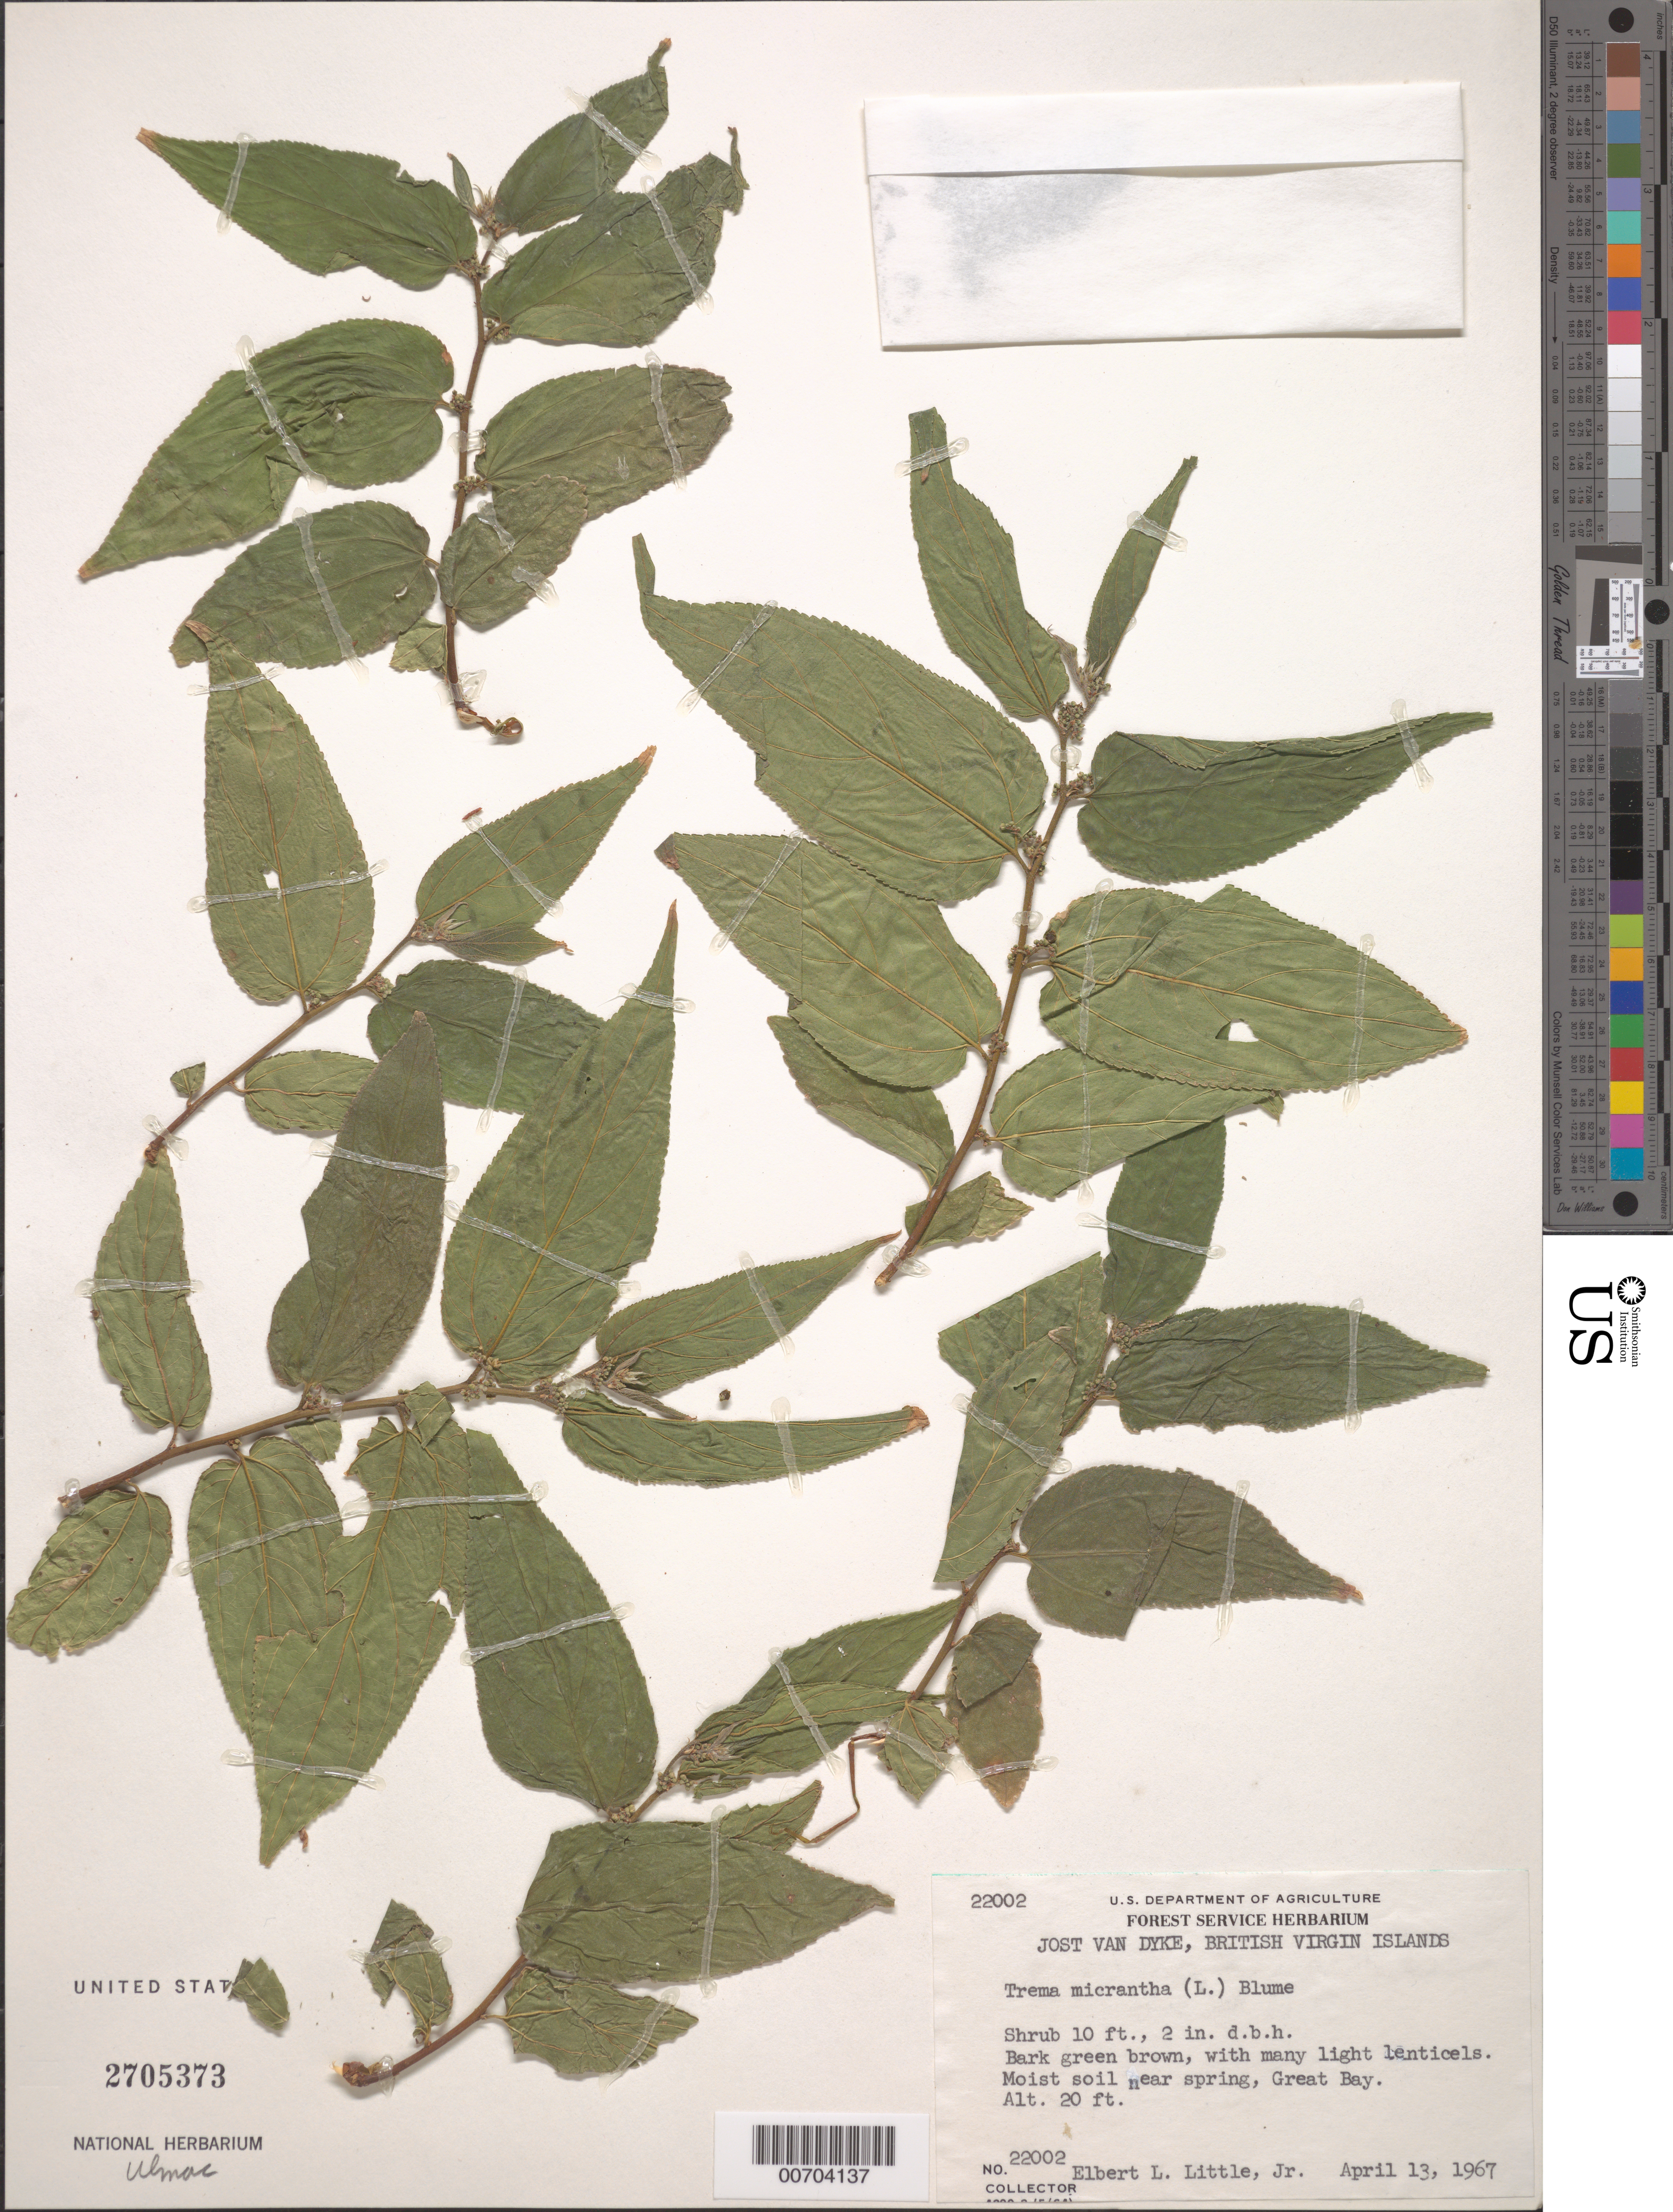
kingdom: Plantae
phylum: Tracheophyta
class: Magnoliopsida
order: Rosales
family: Cannabaceae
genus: Trema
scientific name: Trema micranthum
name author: (L.) Blume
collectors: E. L. Little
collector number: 22002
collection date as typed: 13 Apr 1967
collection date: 1967-04-13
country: British Virgin Islands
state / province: Jost Van Dyke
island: Jost Van Dyke Island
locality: Near spring, Great Bay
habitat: Moist Soils near spring.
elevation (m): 6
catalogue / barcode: US 2705373